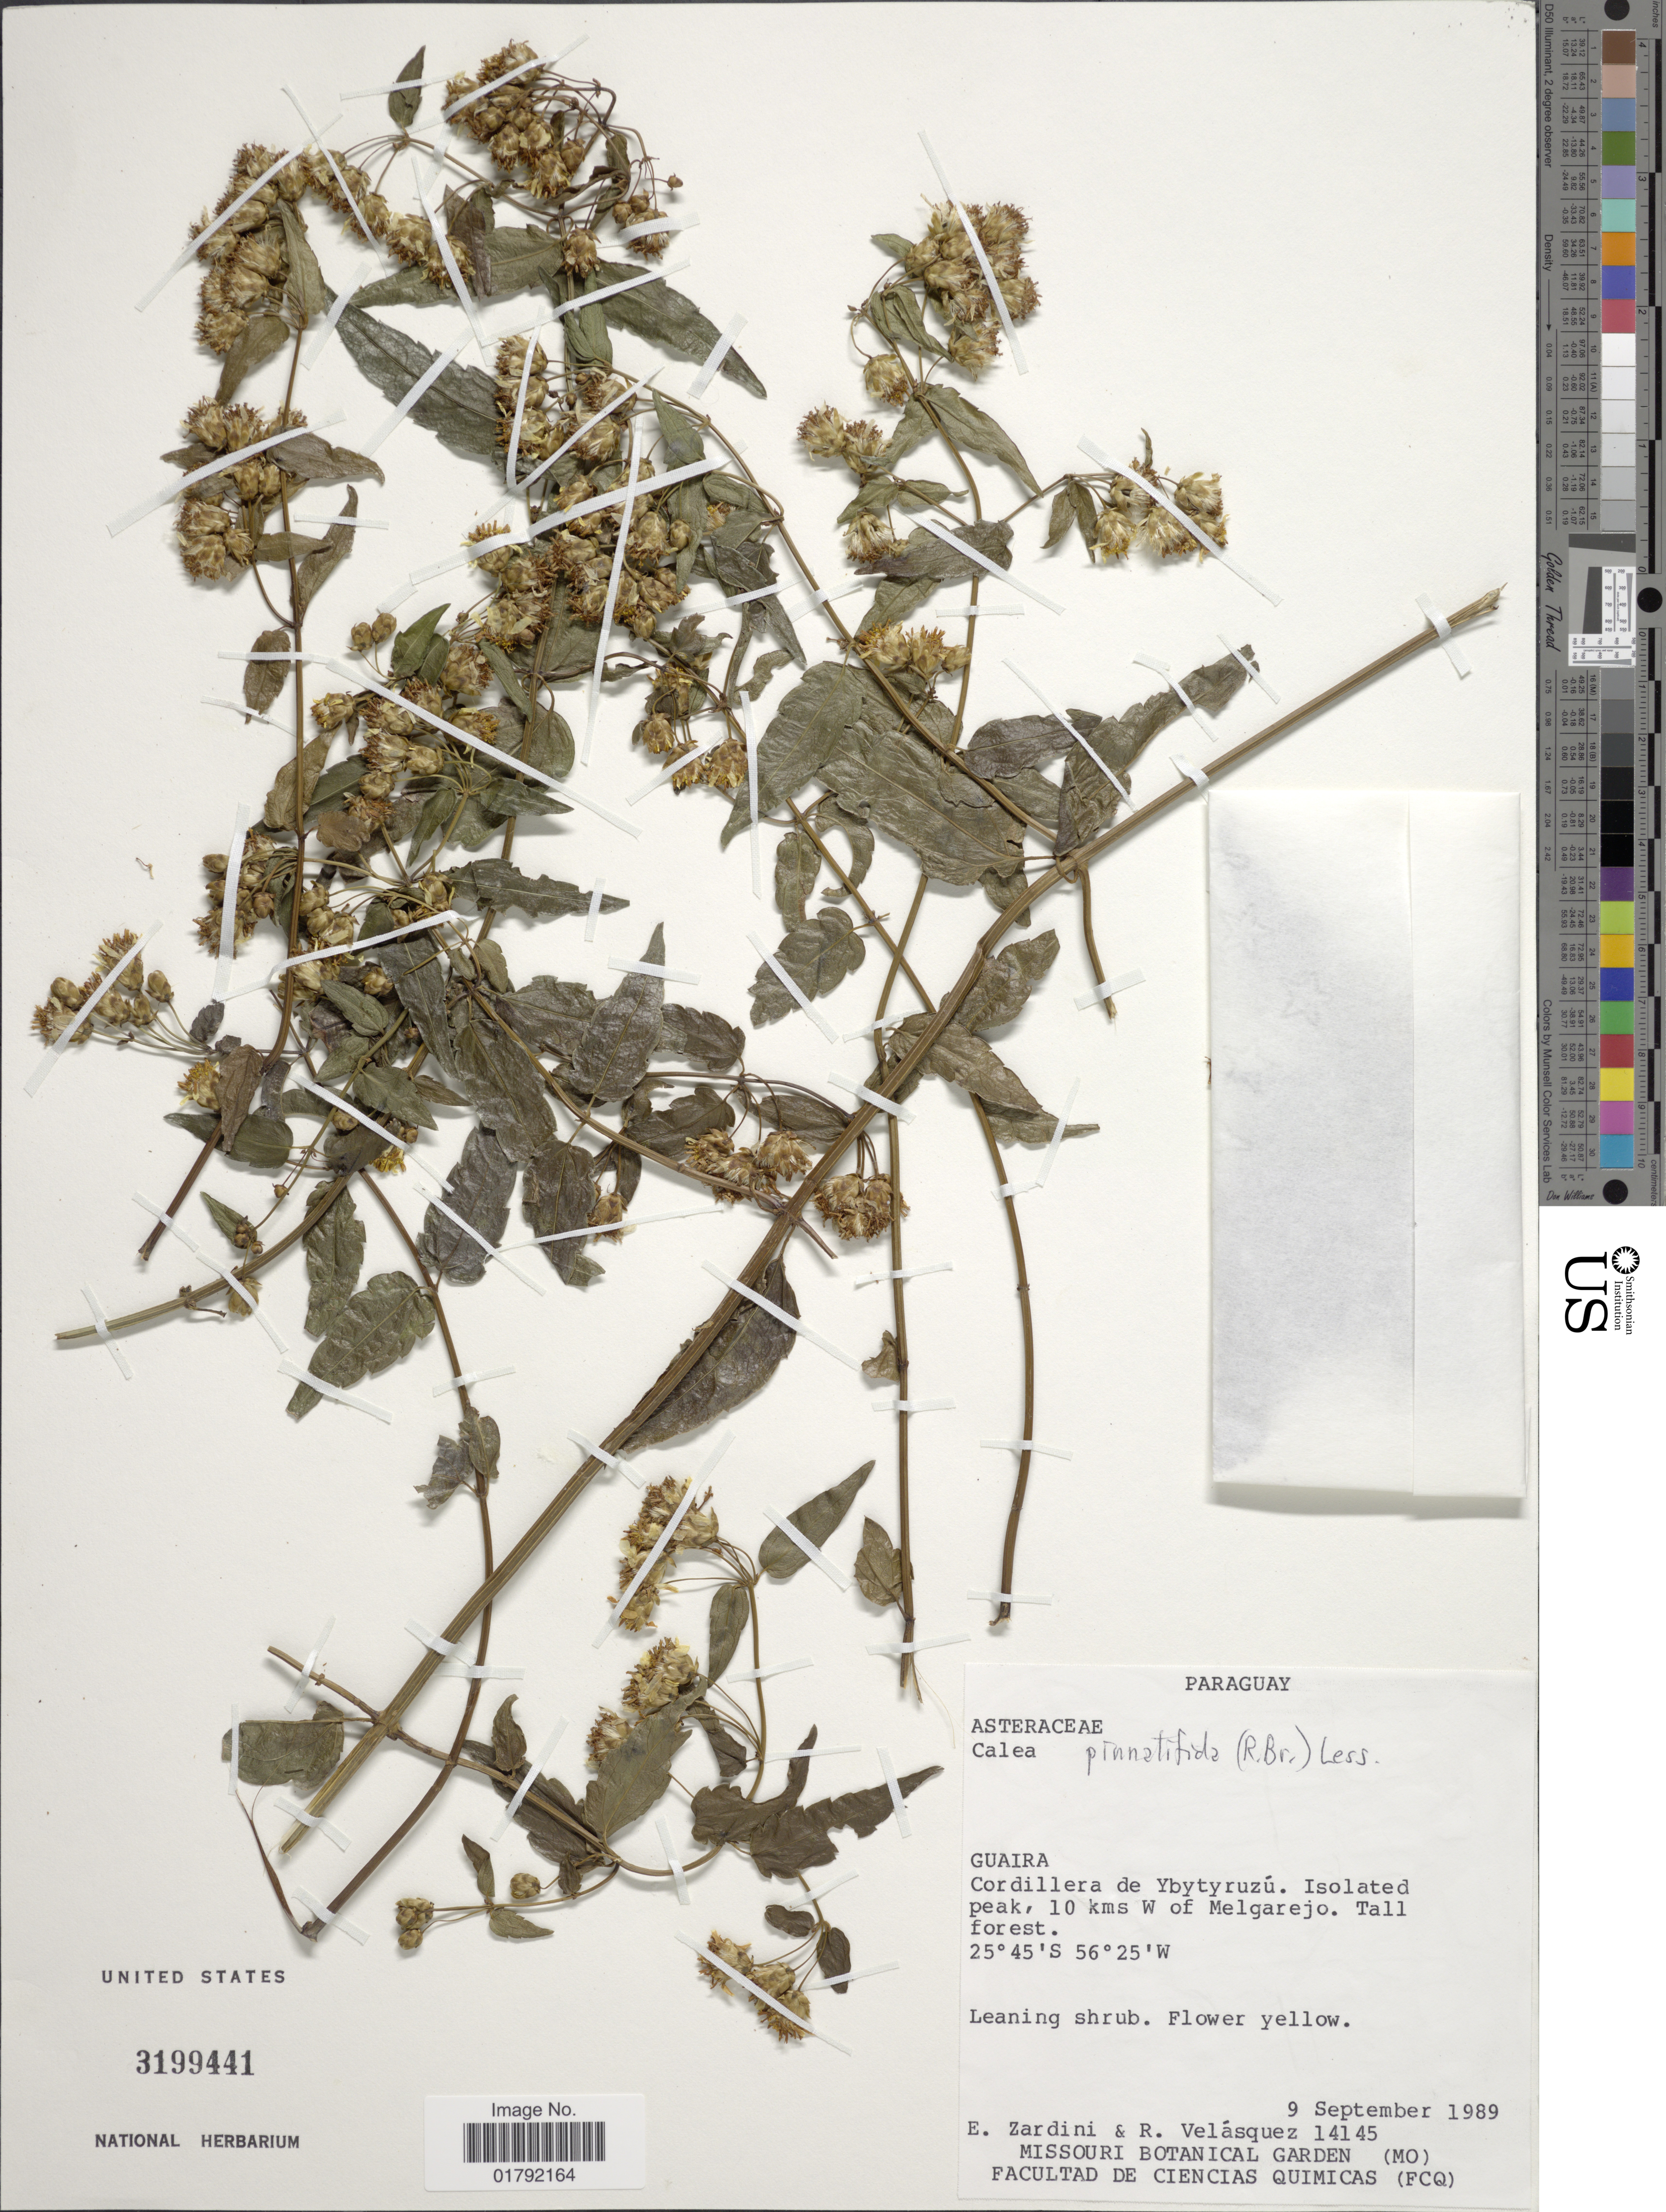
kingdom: Plantae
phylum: Tracheophyta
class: Magnoliopsida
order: Asterales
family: Asteraceae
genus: Calea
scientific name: Calea pinnatifida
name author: Banks ex Steud.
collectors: E. M. Zardini & R. Velásquez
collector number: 14145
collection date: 1989-09-09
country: Paraguay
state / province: Guaira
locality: Cordillera de Ybytyruzu, isolated peak, 10 kms W of Melgarejo.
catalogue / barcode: US 3199441